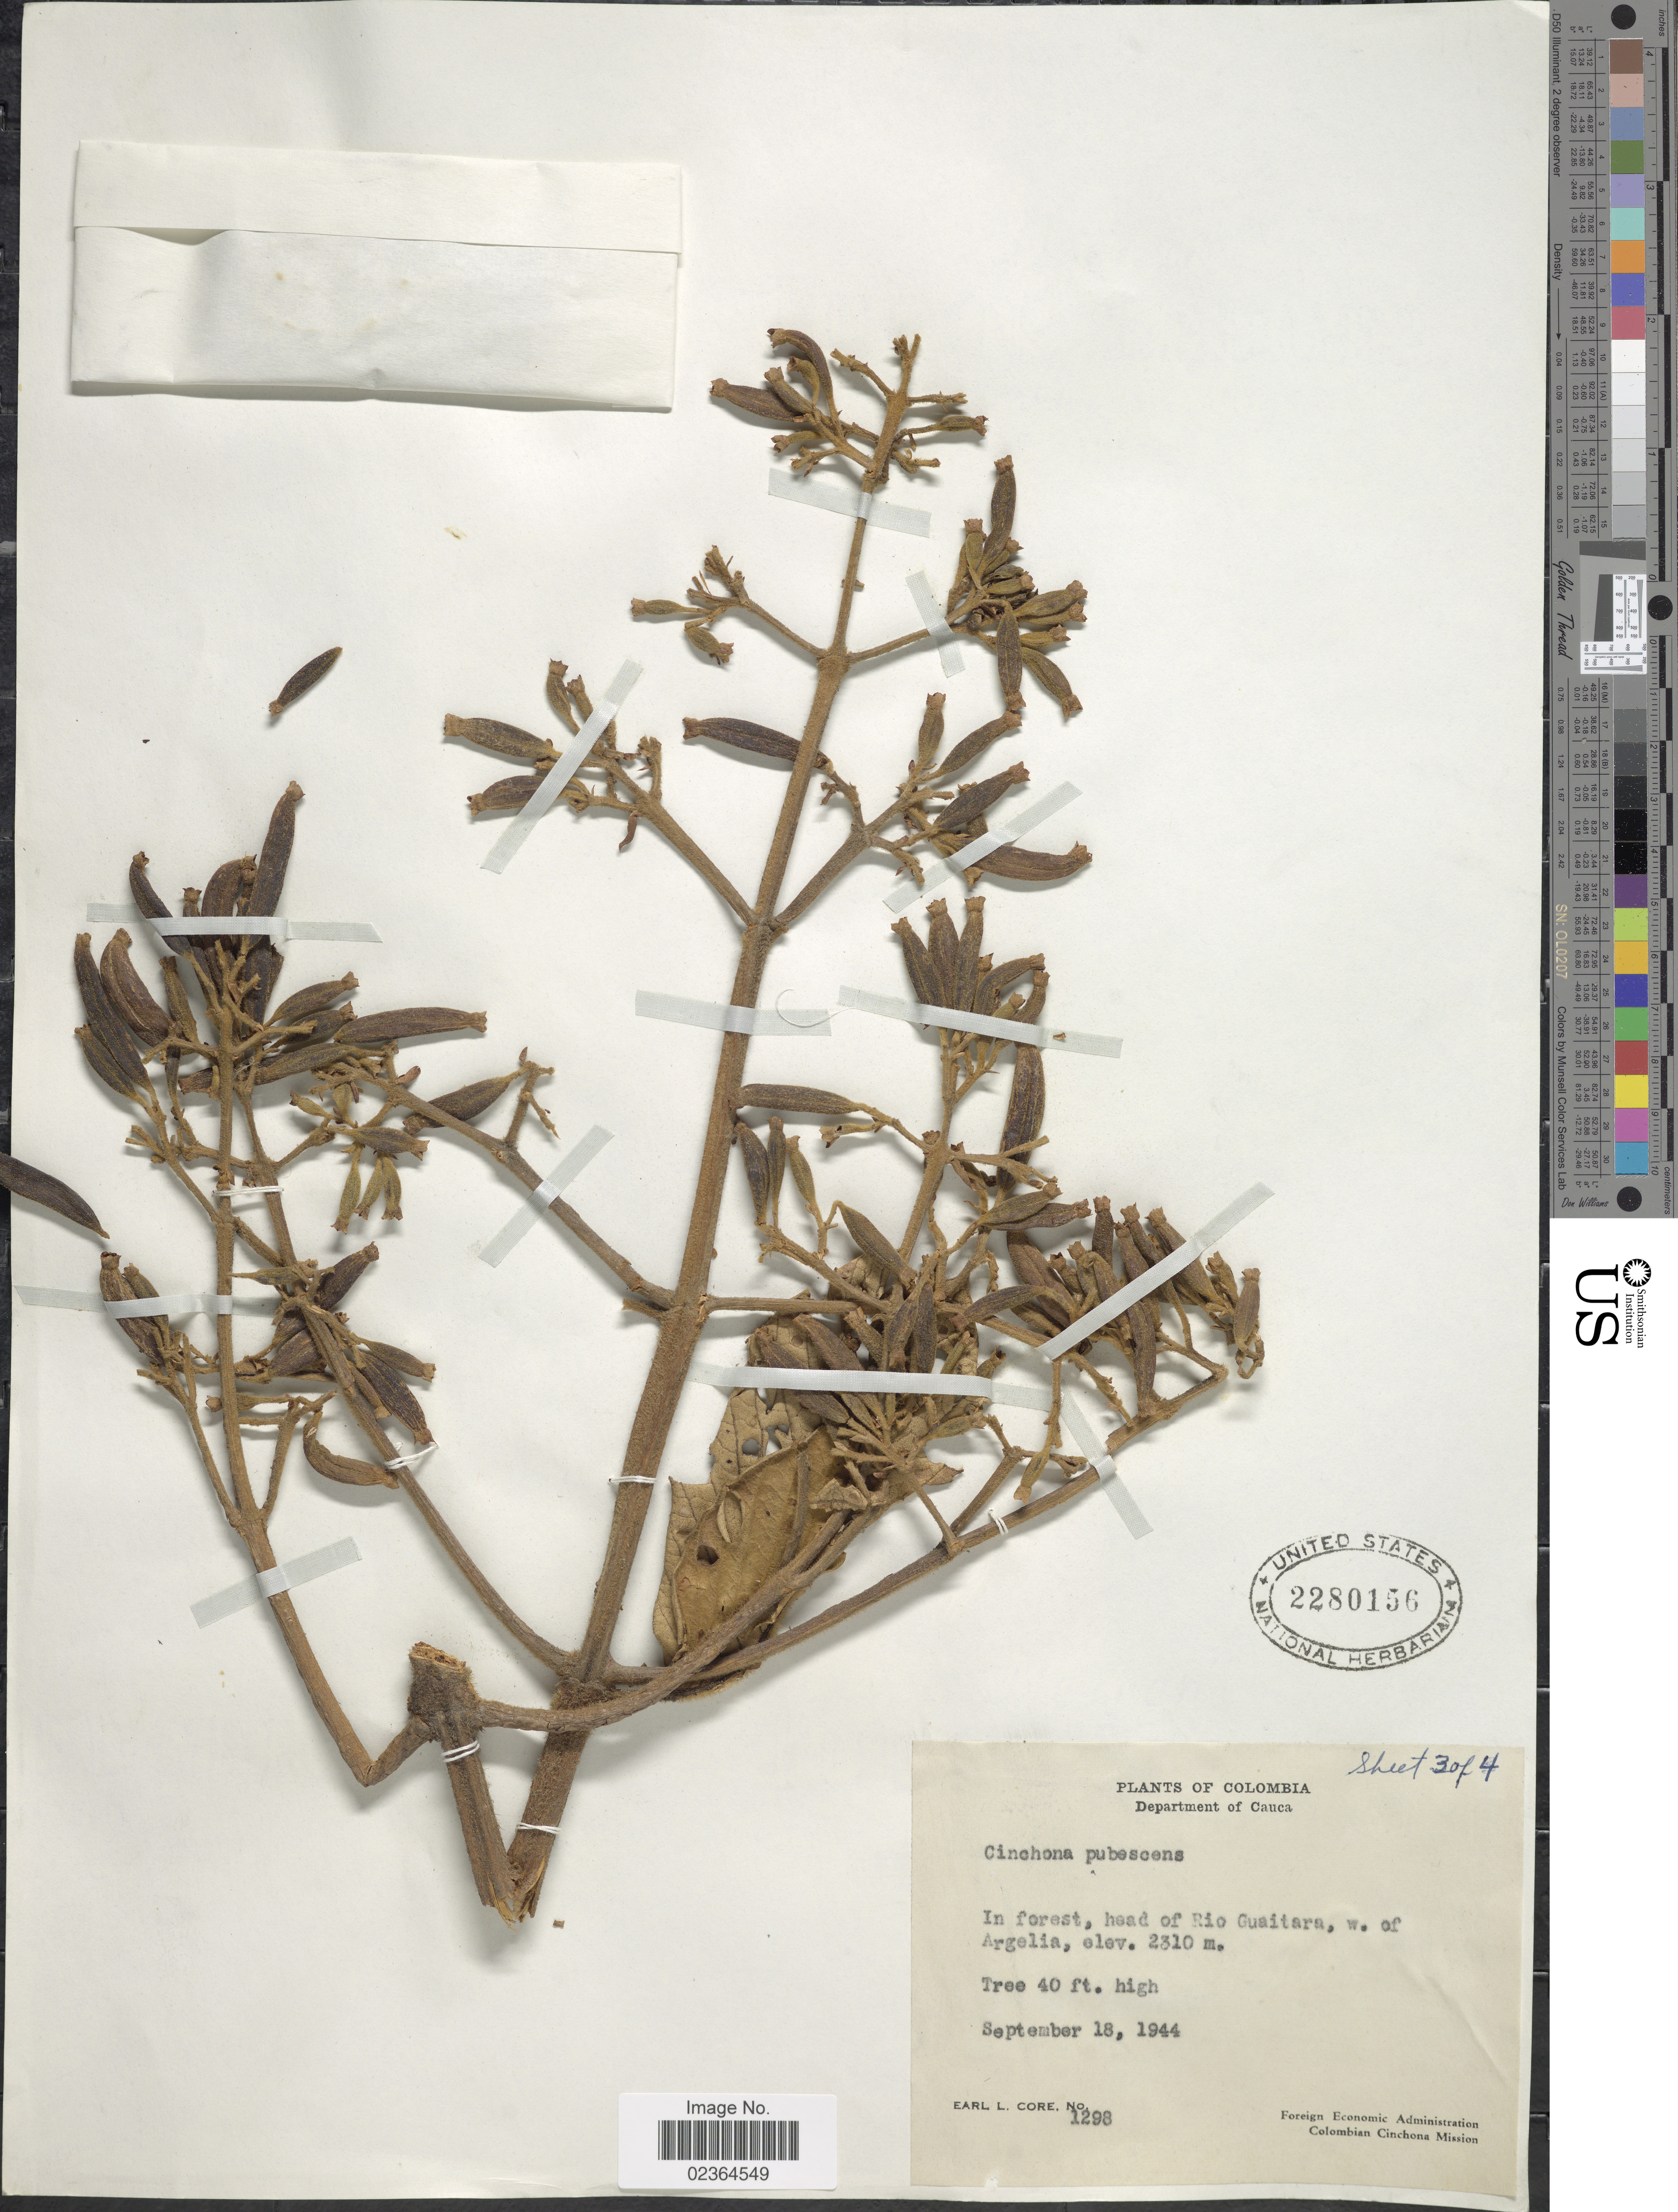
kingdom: Plantae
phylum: Tracheophyta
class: Magnoliopsida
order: Gentianales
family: Rubiaceae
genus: Cinchona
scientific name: Cinchona pubescens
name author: Vahl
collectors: E. L. Core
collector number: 1298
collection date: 1944-09-18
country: Colombia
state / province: Cauca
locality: Head of Rio Guaitara, w. of Argelia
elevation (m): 2310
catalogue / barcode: US 2280156